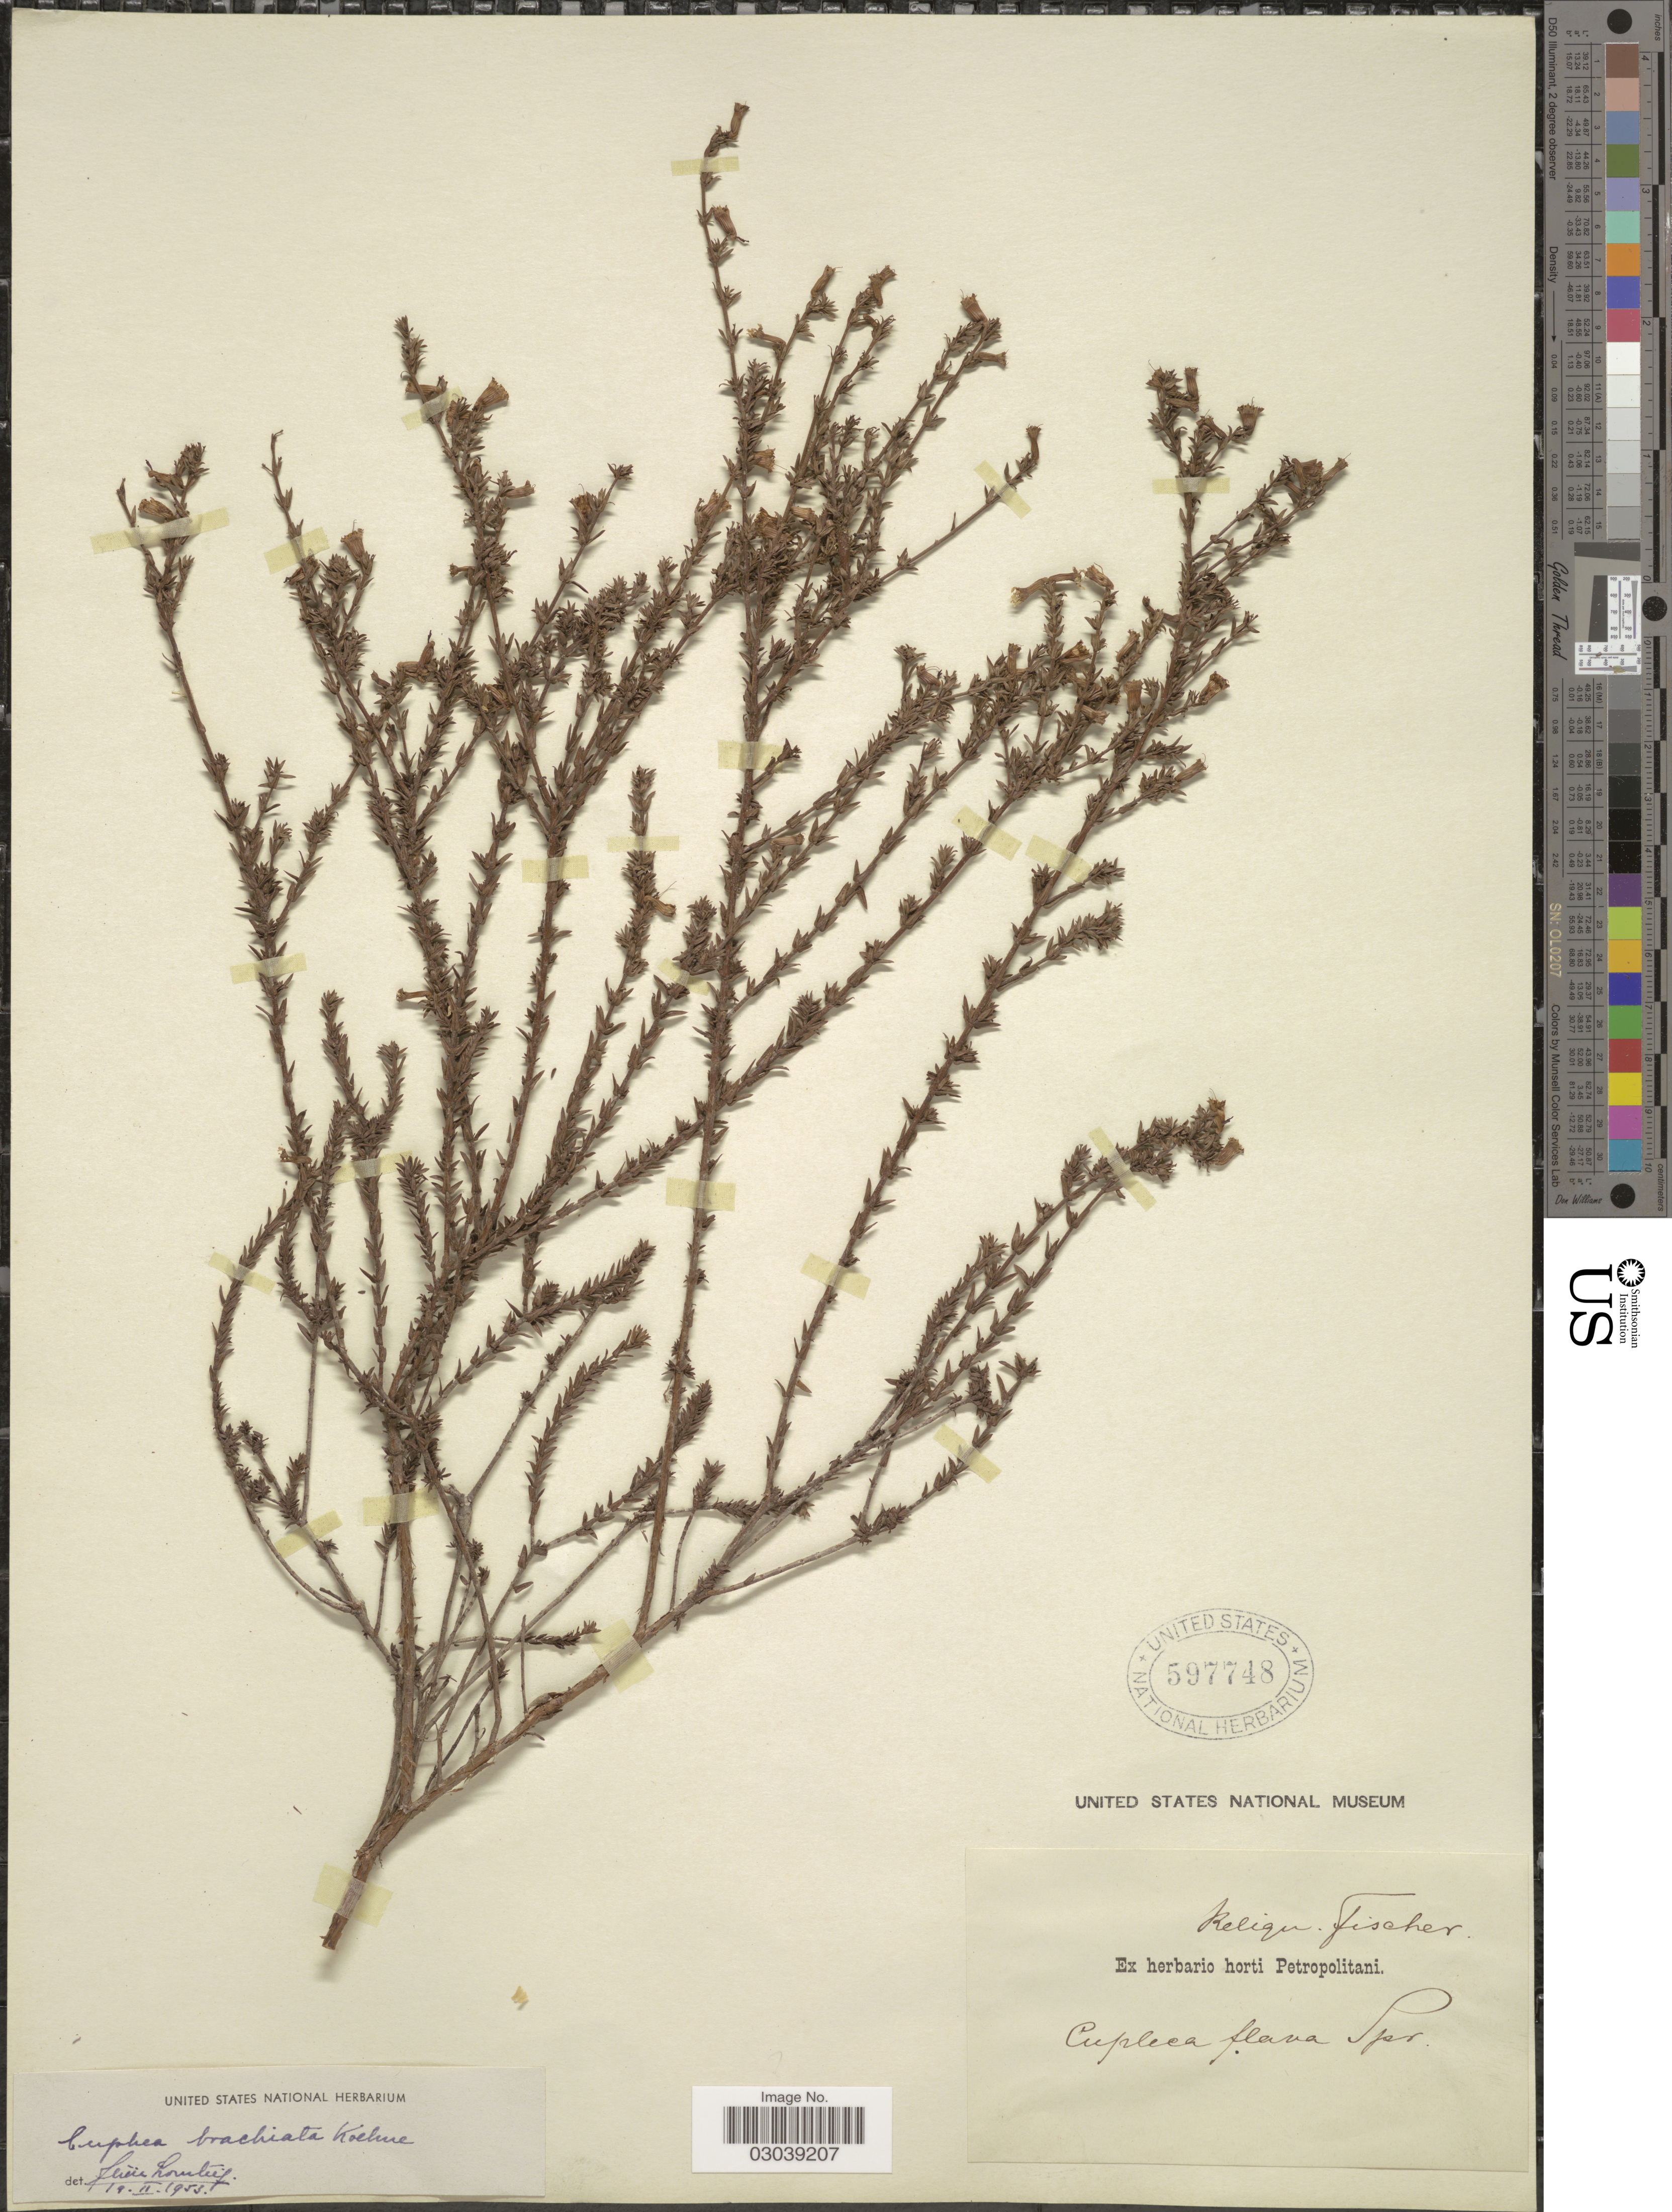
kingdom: Plantae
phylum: Tracheophyta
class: Magnoliopsida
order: Myrtales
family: Lythraceae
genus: Cuphea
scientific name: Cuphea brachiata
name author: Mart. ex Koehne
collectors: Fischer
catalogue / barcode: US 597748